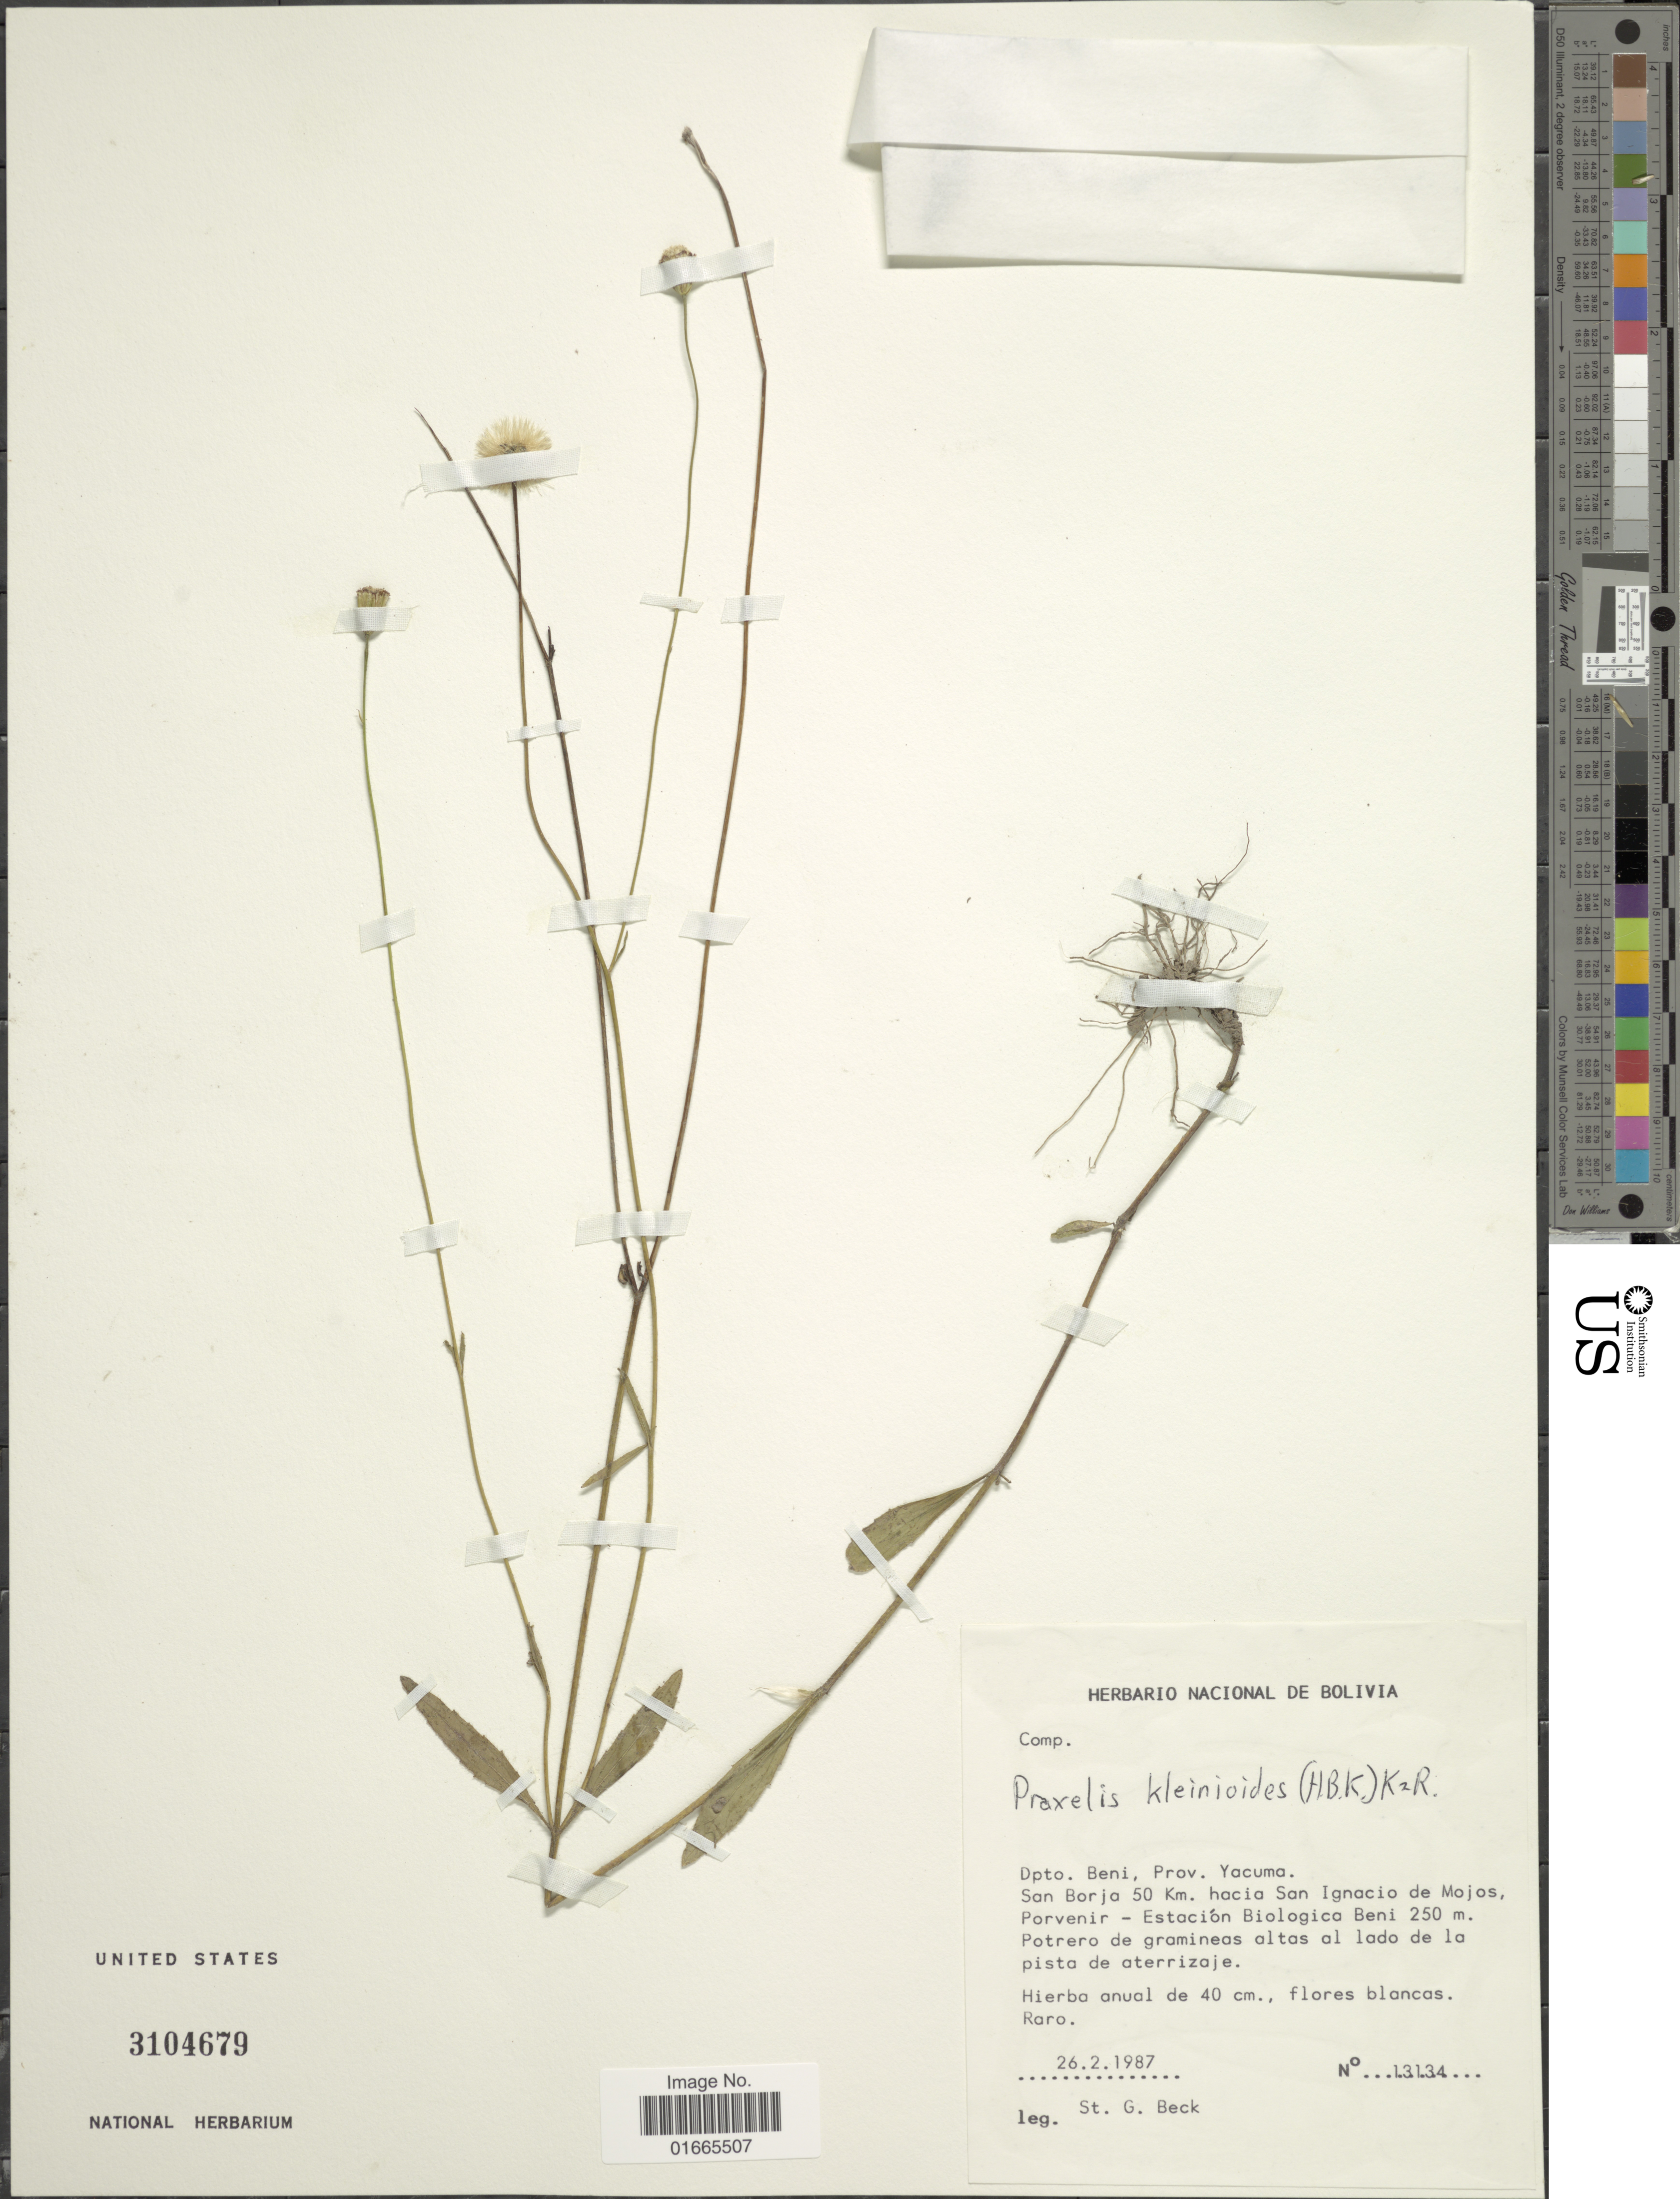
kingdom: Plantae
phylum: Tracheophyta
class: Magnoliopsida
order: Asterales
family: Asteraceae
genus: Praxelis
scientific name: Praxelis kleinioides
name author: (Kunth) Sch. Bip.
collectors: S. G. Beck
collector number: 13134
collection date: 1987-02-26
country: Bolivia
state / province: Beni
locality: Dpto. Beni, Prov. Yacuma. San Borja 50 Km. hacia San Igancio de Mojos, Porvenir - Estación Biologica Beni.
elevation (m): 250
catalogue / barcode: US 3104679